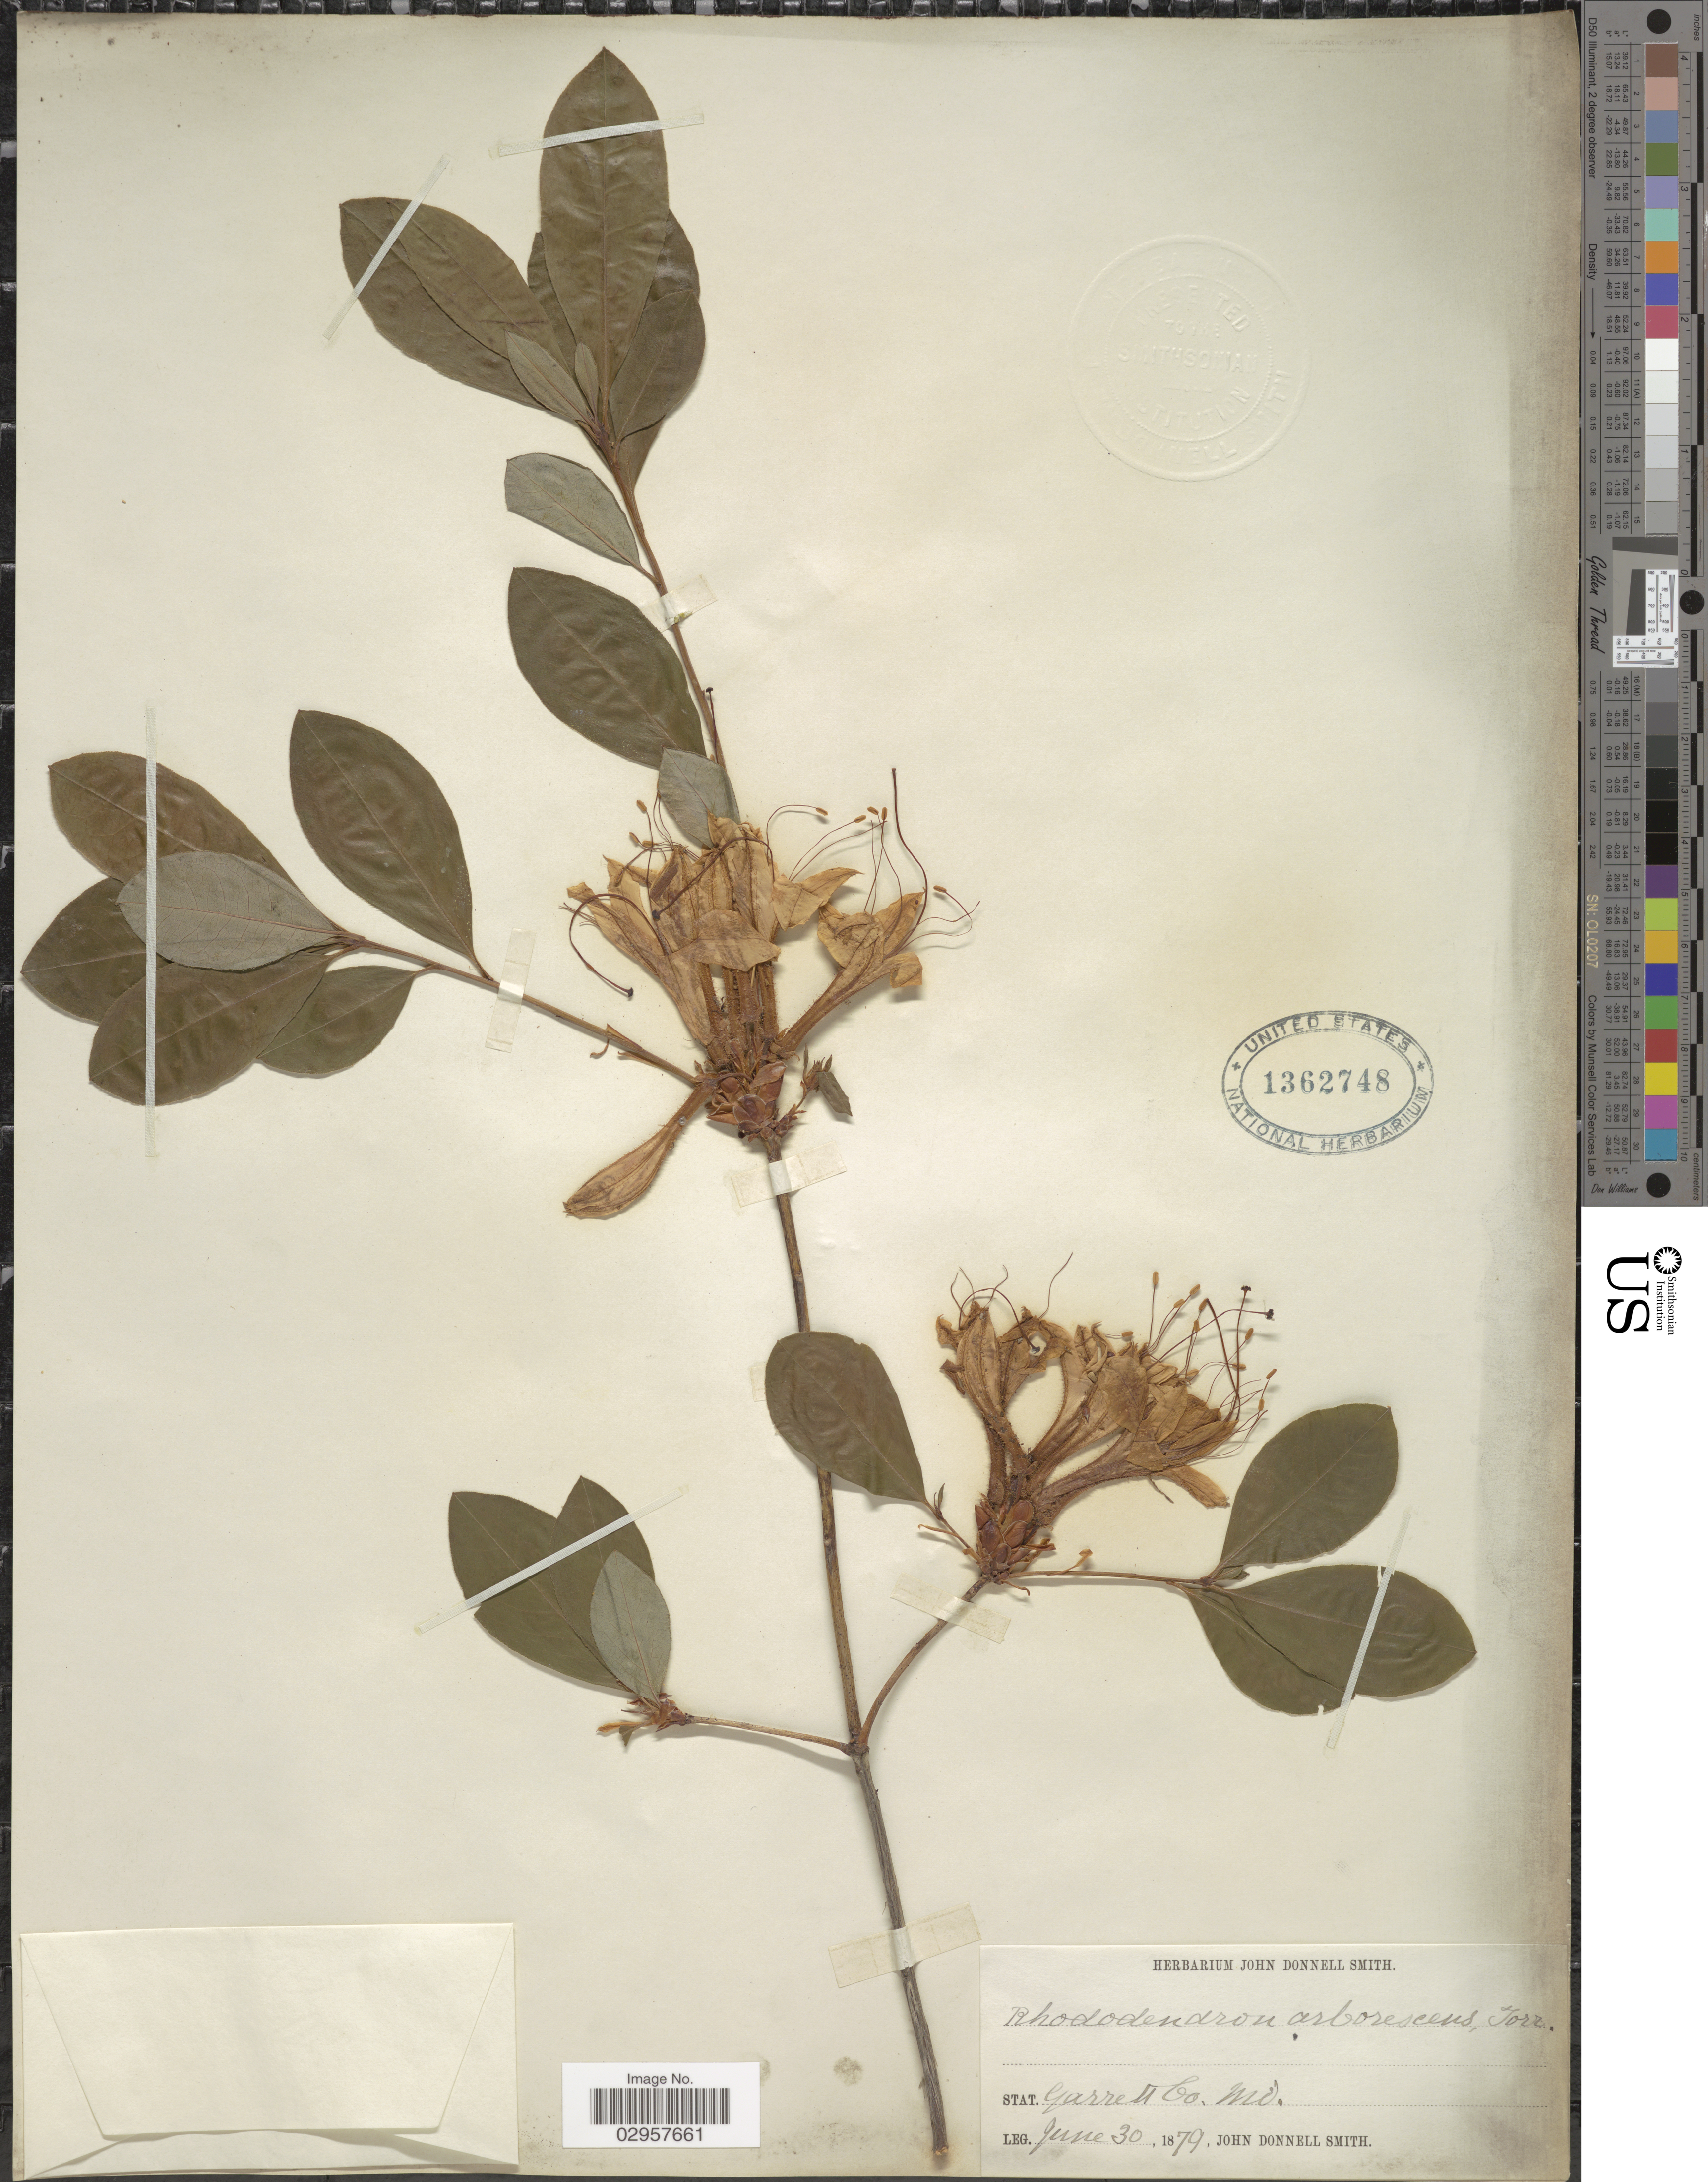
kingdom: Plantae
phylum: Tracheophyta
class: Magnoliopsida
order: Ericales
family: Ericaceae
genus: Rhododendron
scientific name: Rhododendron arborescens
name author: (Pursh) Torr.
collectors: J. Donnell Smith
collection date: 1879-06-30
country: United States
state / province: Maryland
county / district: Garrett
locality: Stat. Garrett Co.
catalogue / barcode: US 1362748